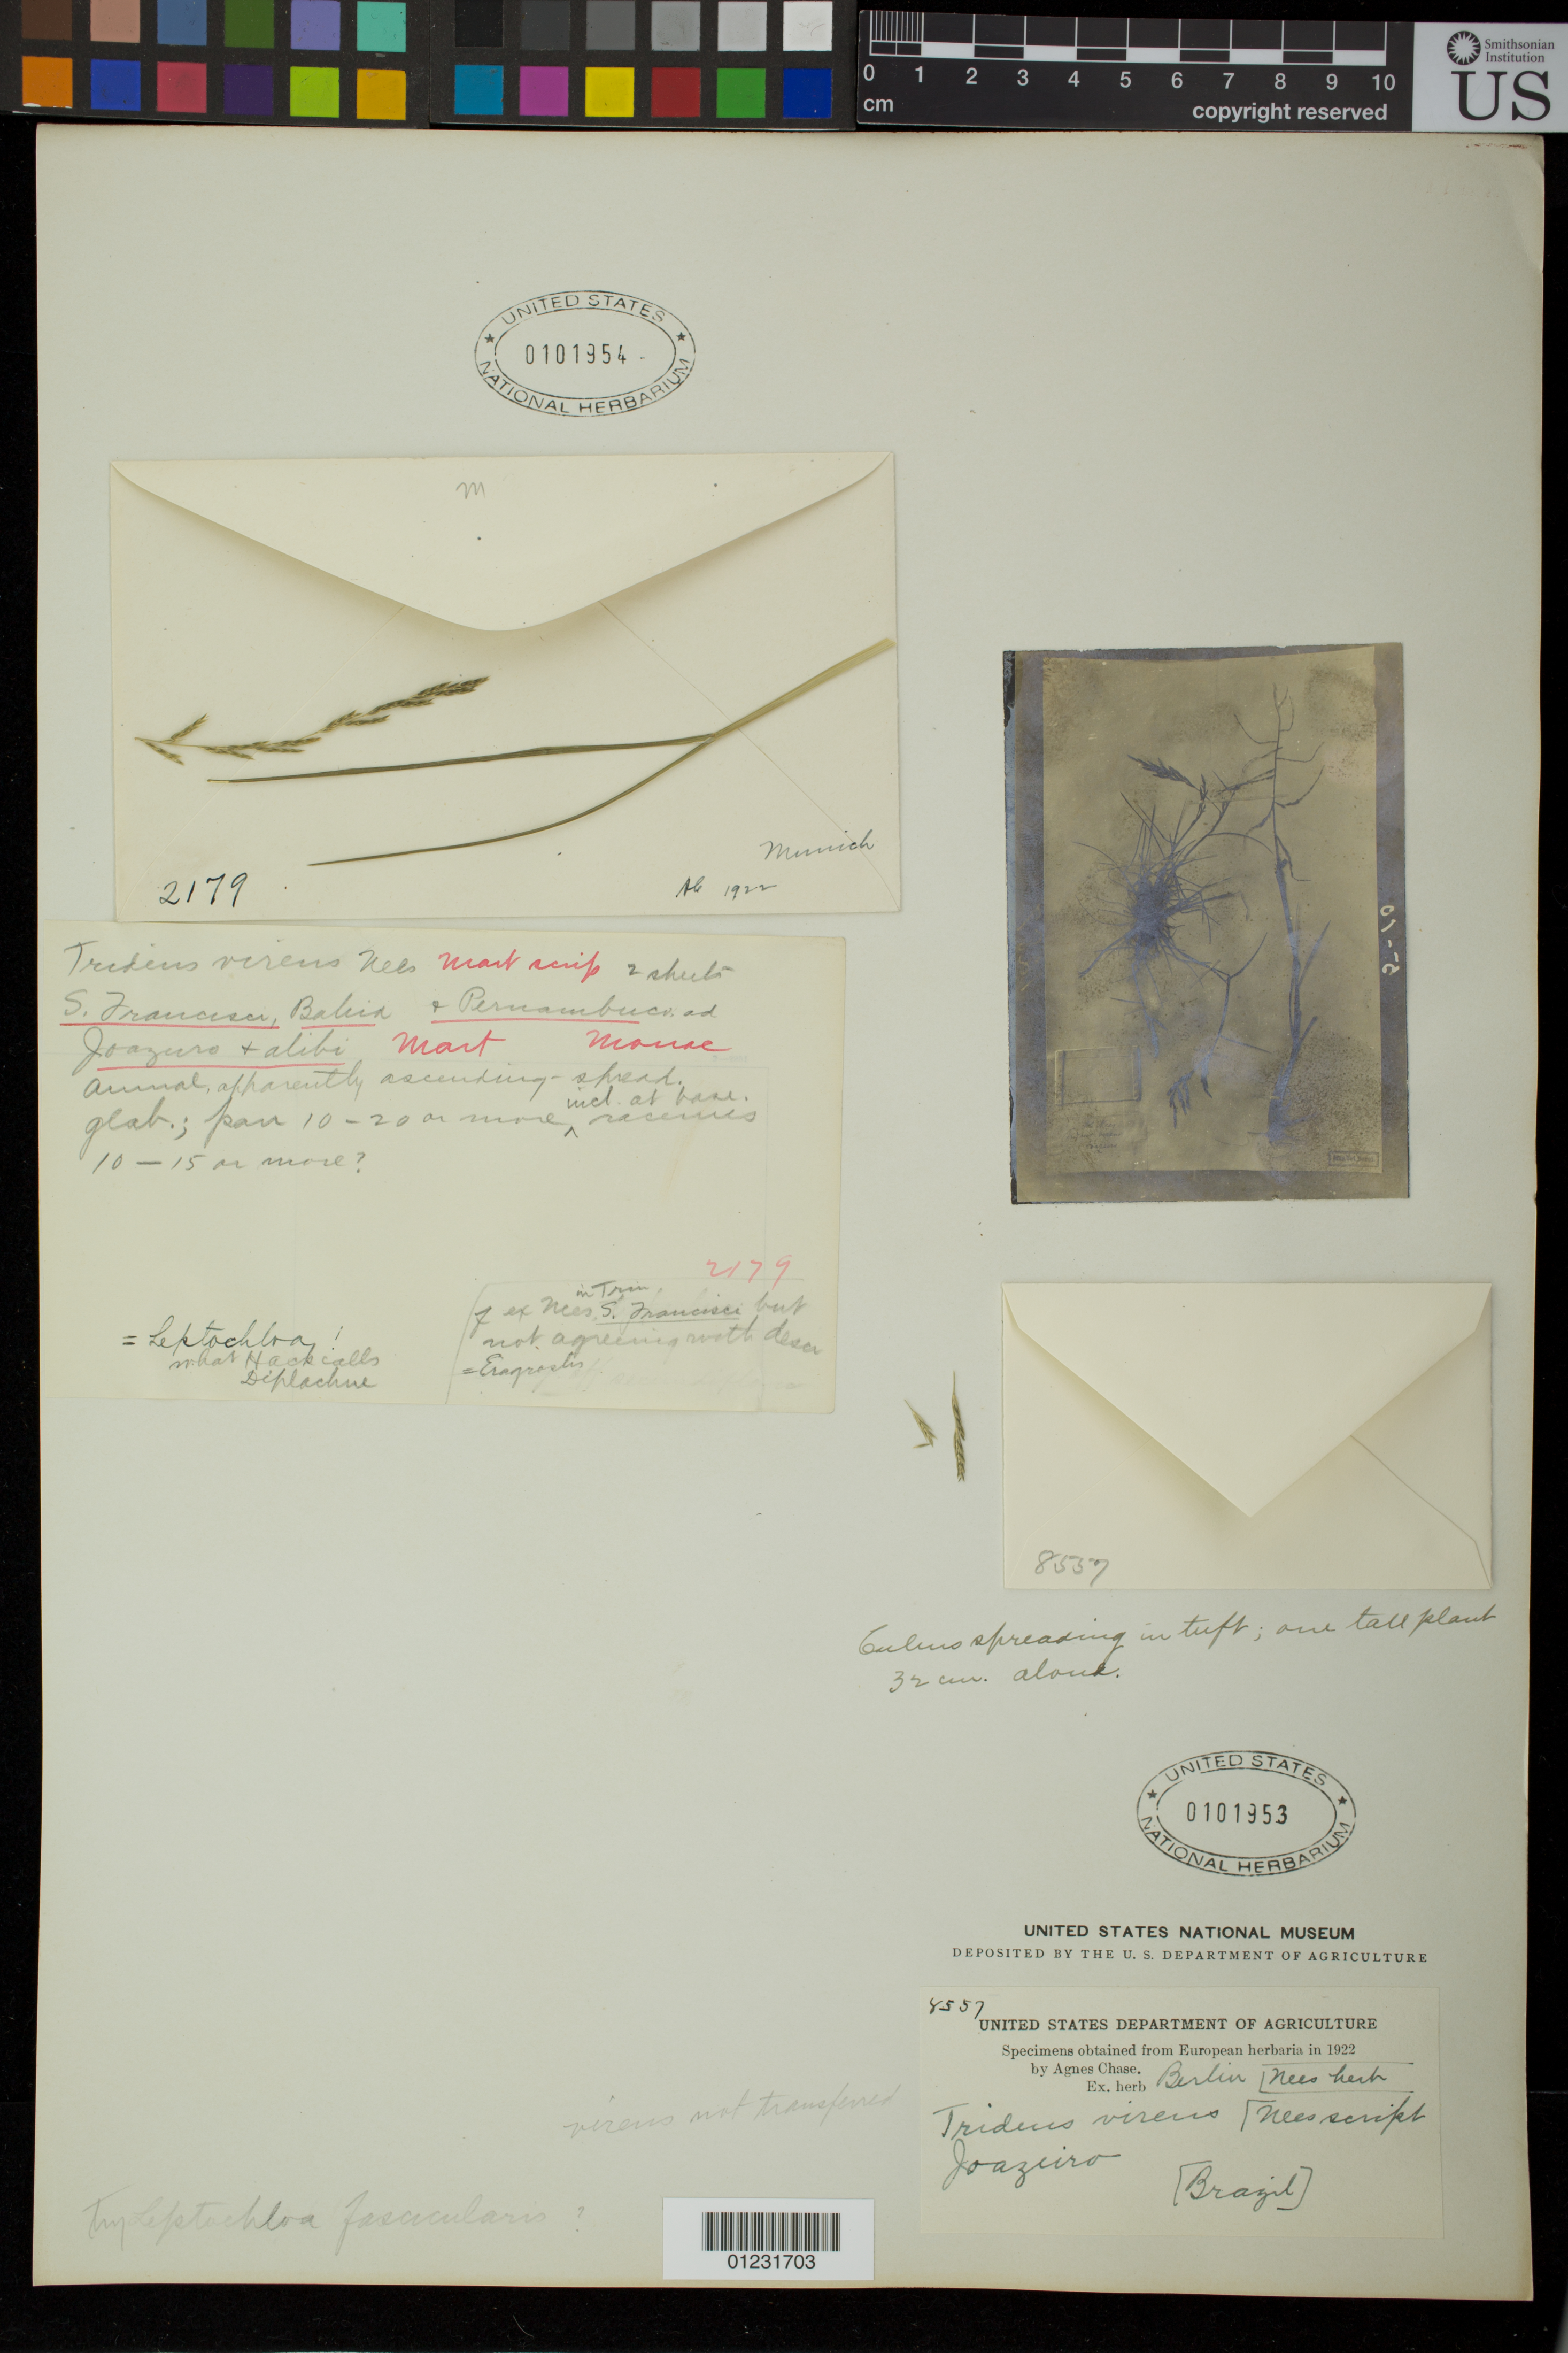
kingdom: Plantae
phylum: Tracheophyta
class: Liliopsida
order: Poales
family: Poaceae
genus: Tridens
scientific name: Tridens virens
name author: Nees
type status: Type Collection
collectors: ex herb. Nees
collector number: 8557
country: Brazil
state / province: Bahia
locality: Joazeiro.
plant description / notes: Fragmentary material of type specimen ex herb. Berlin.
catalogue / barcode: US 101953